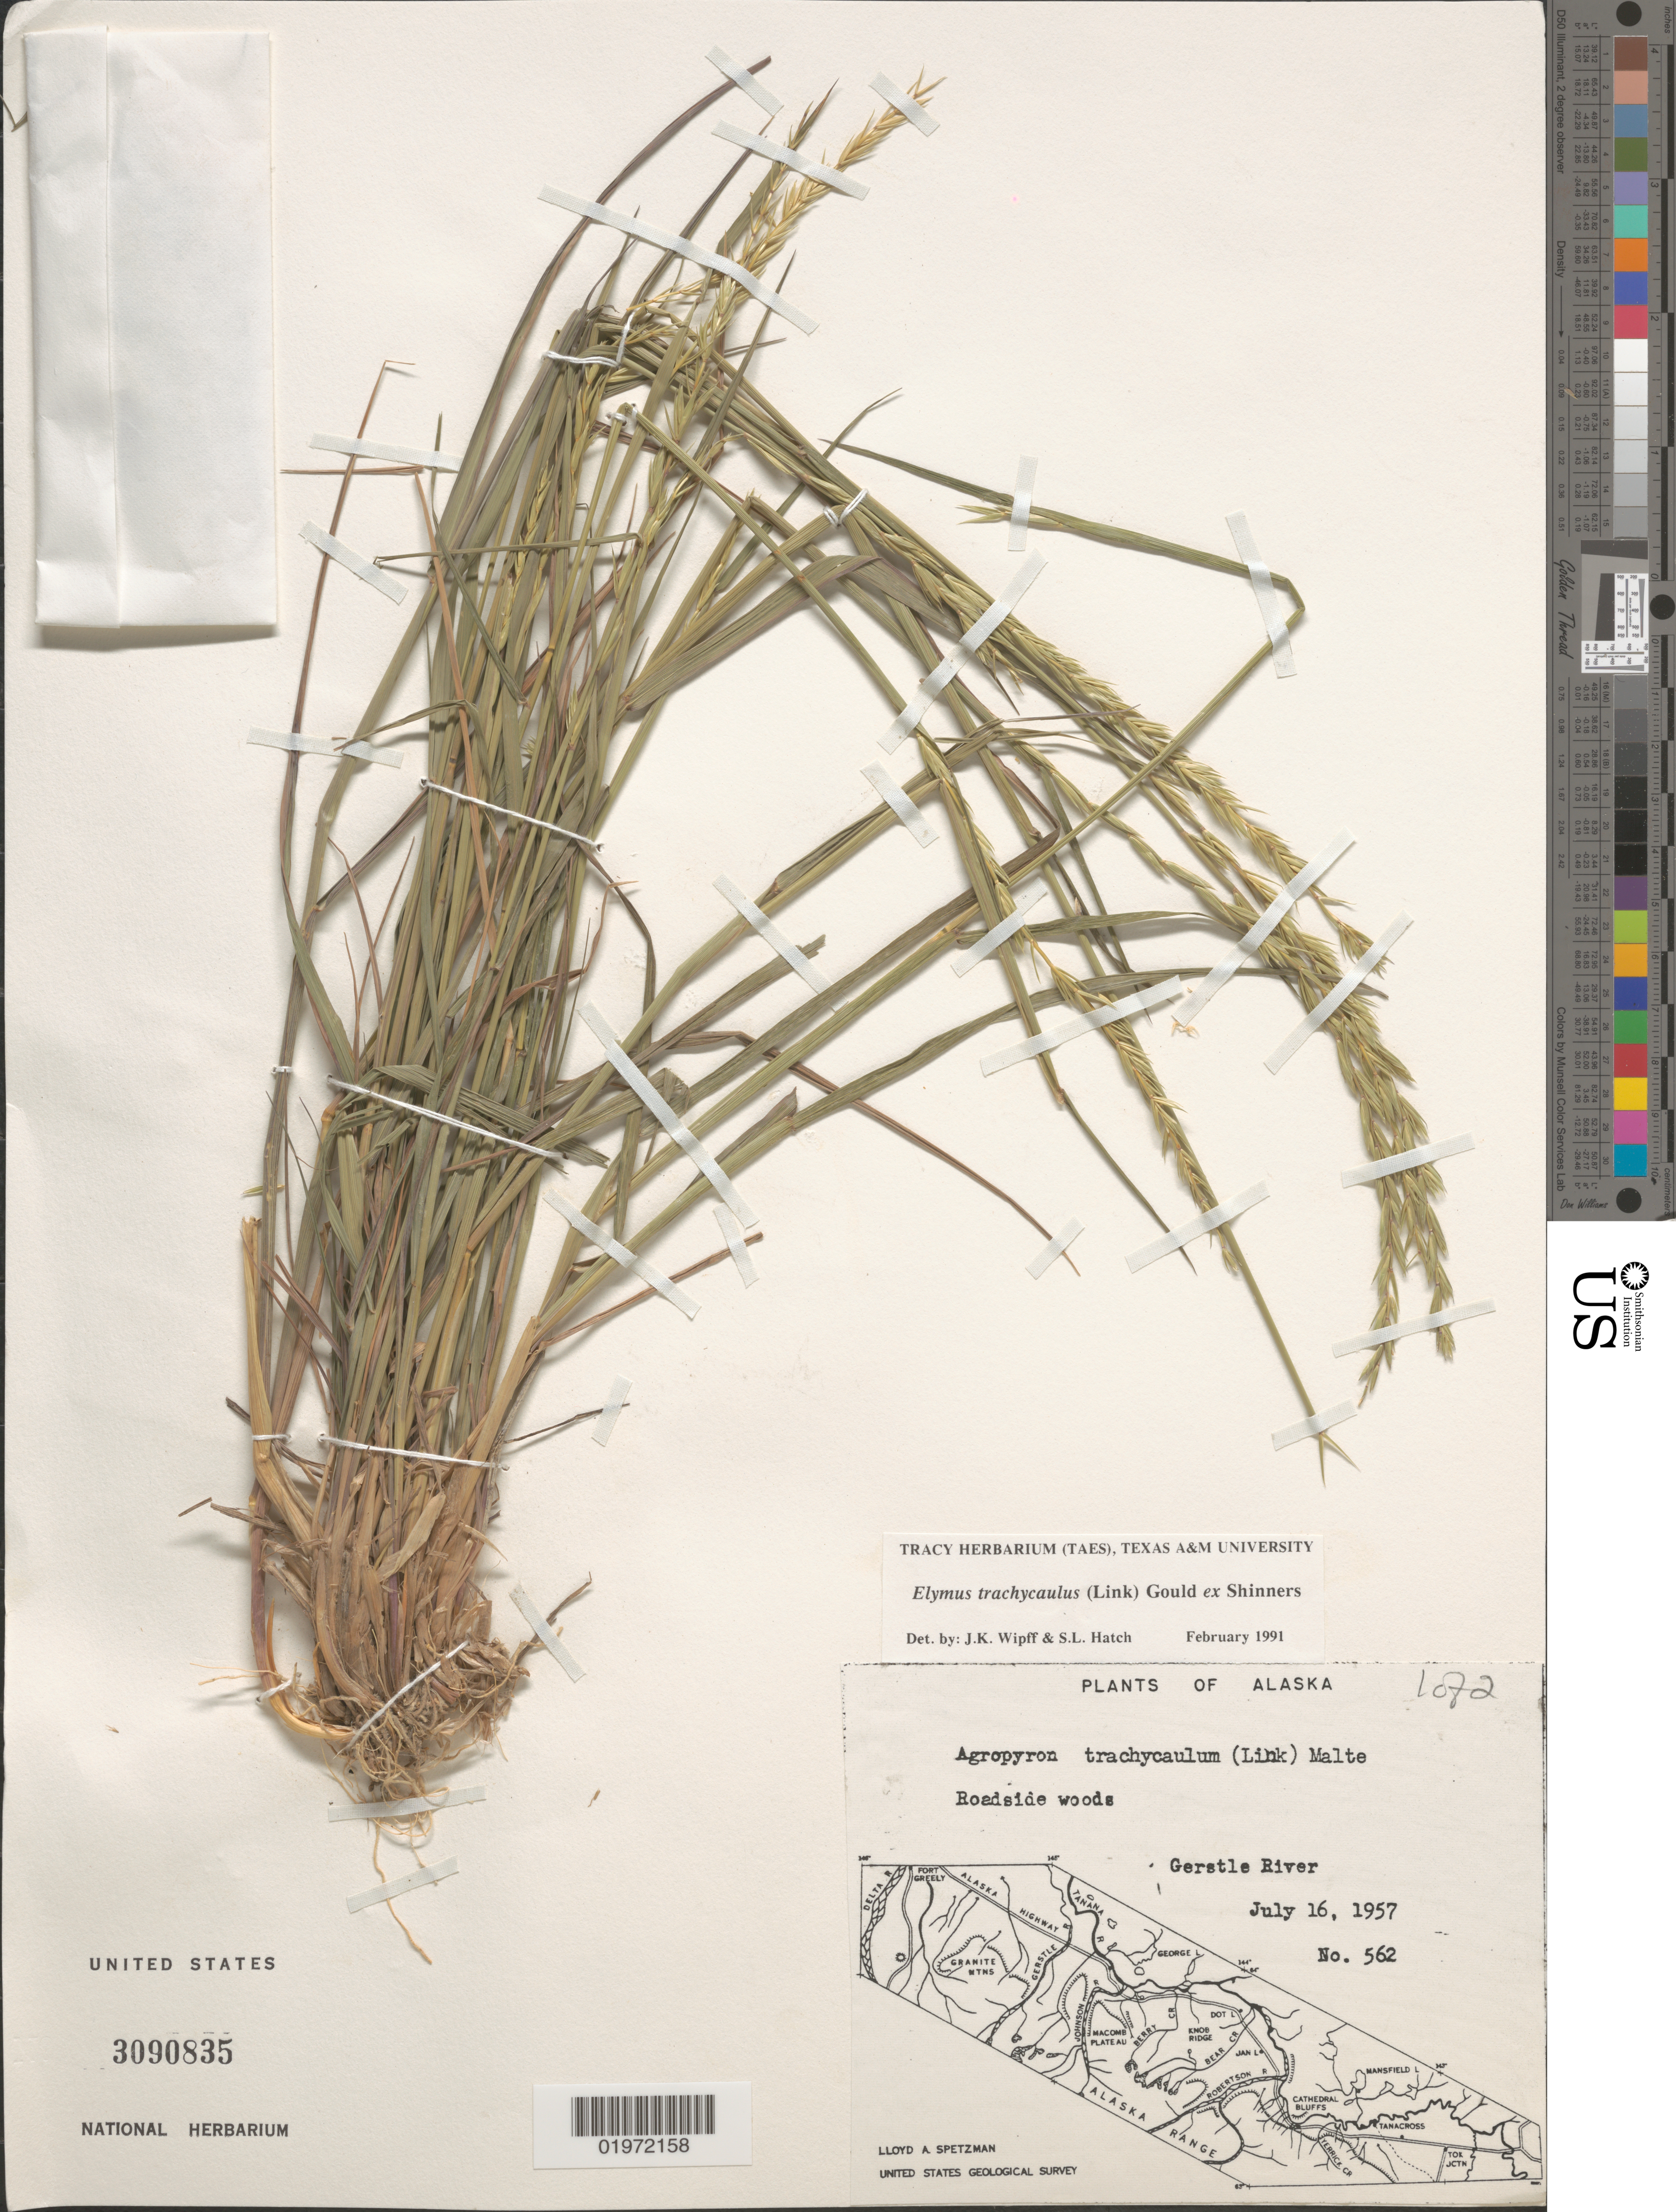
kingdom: Plantae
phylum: Tracheophyta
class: Liliopsida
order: Poales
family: Poaceae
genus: Elymus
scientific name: Elymus trachycaulus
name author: (Link) Gould ex Shinners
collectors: L. Spetzman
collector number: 562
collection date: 1957-07-16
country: United States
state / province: Alaska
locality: Gerstle River. United States Geological Survey.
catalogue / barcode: US 3090835